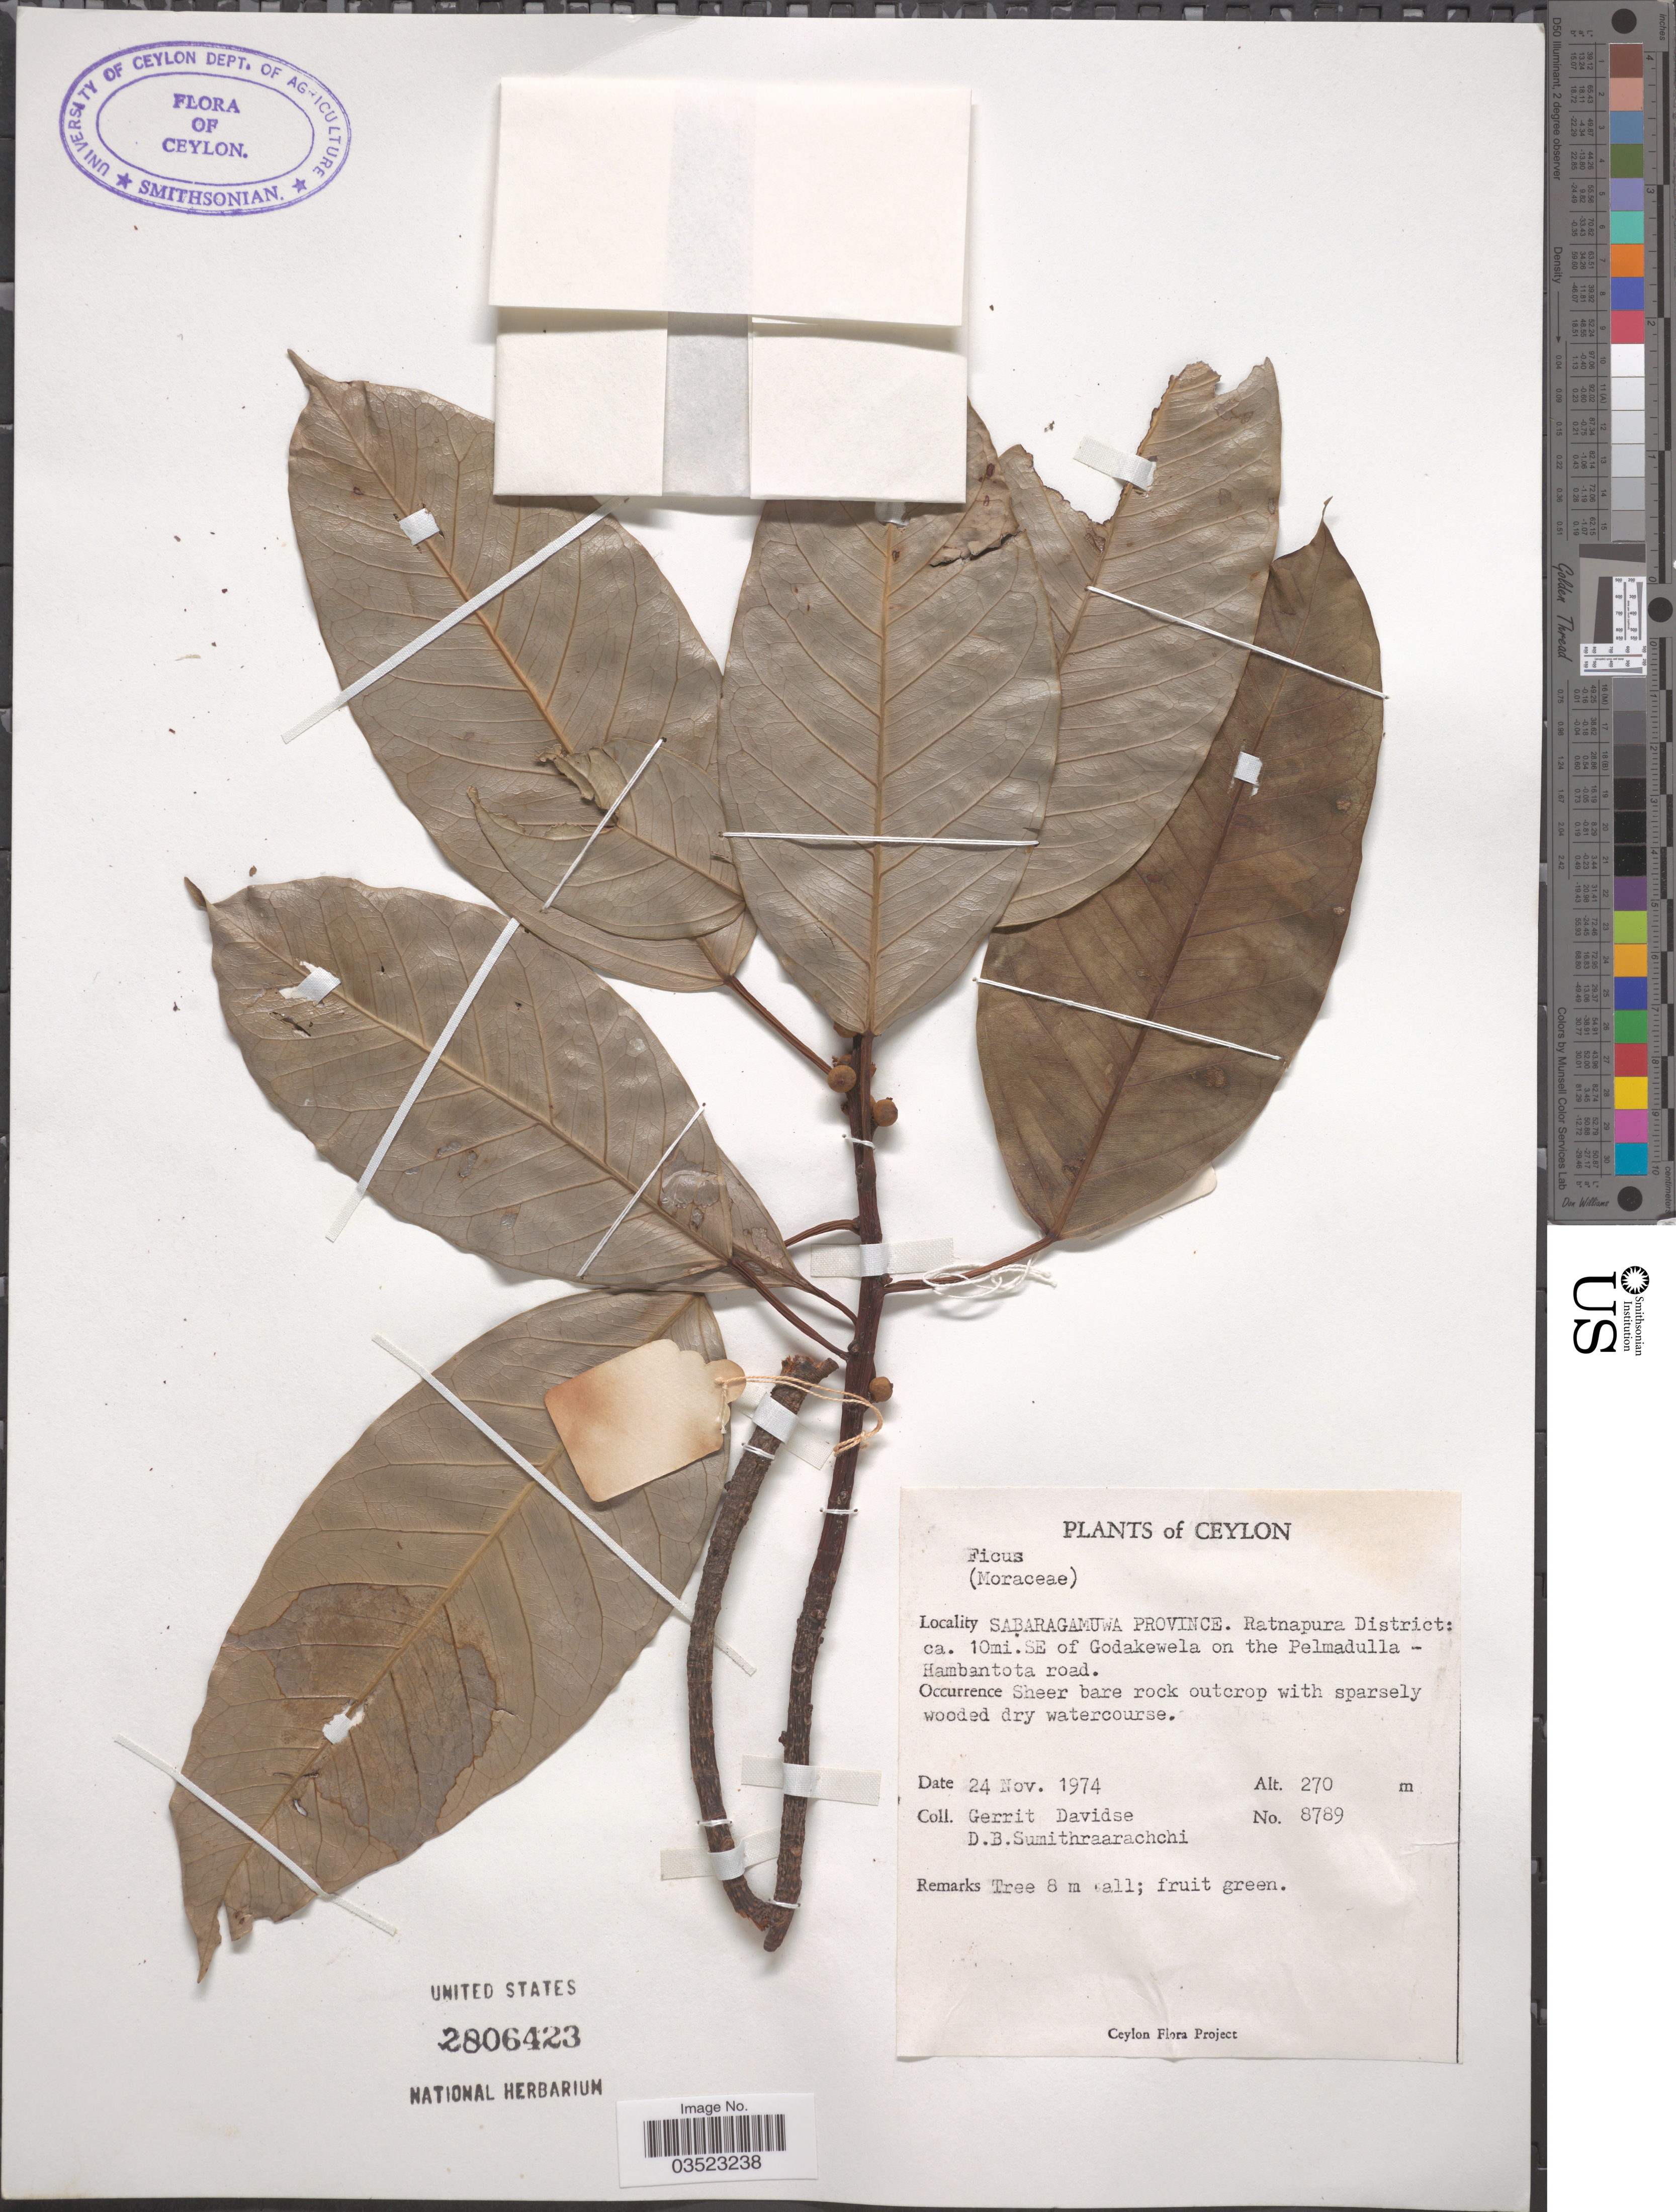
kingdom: Plantae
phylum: Tracheophyta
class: Magnoliopsida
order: Rosales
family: Moraceae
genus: Ficus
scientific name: Ficus sp.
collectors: G. Davidse & D. B. Sumithraarachchi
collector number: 8789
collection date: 1974-11-24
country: Sri Lanka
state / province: Sabaragamuwa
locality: Ceylon. Ratnapura District: ca. 10mi. SE of Godakewela on the Pelmadulla - Hambantota road.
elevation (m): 270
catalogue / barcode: US 2806423